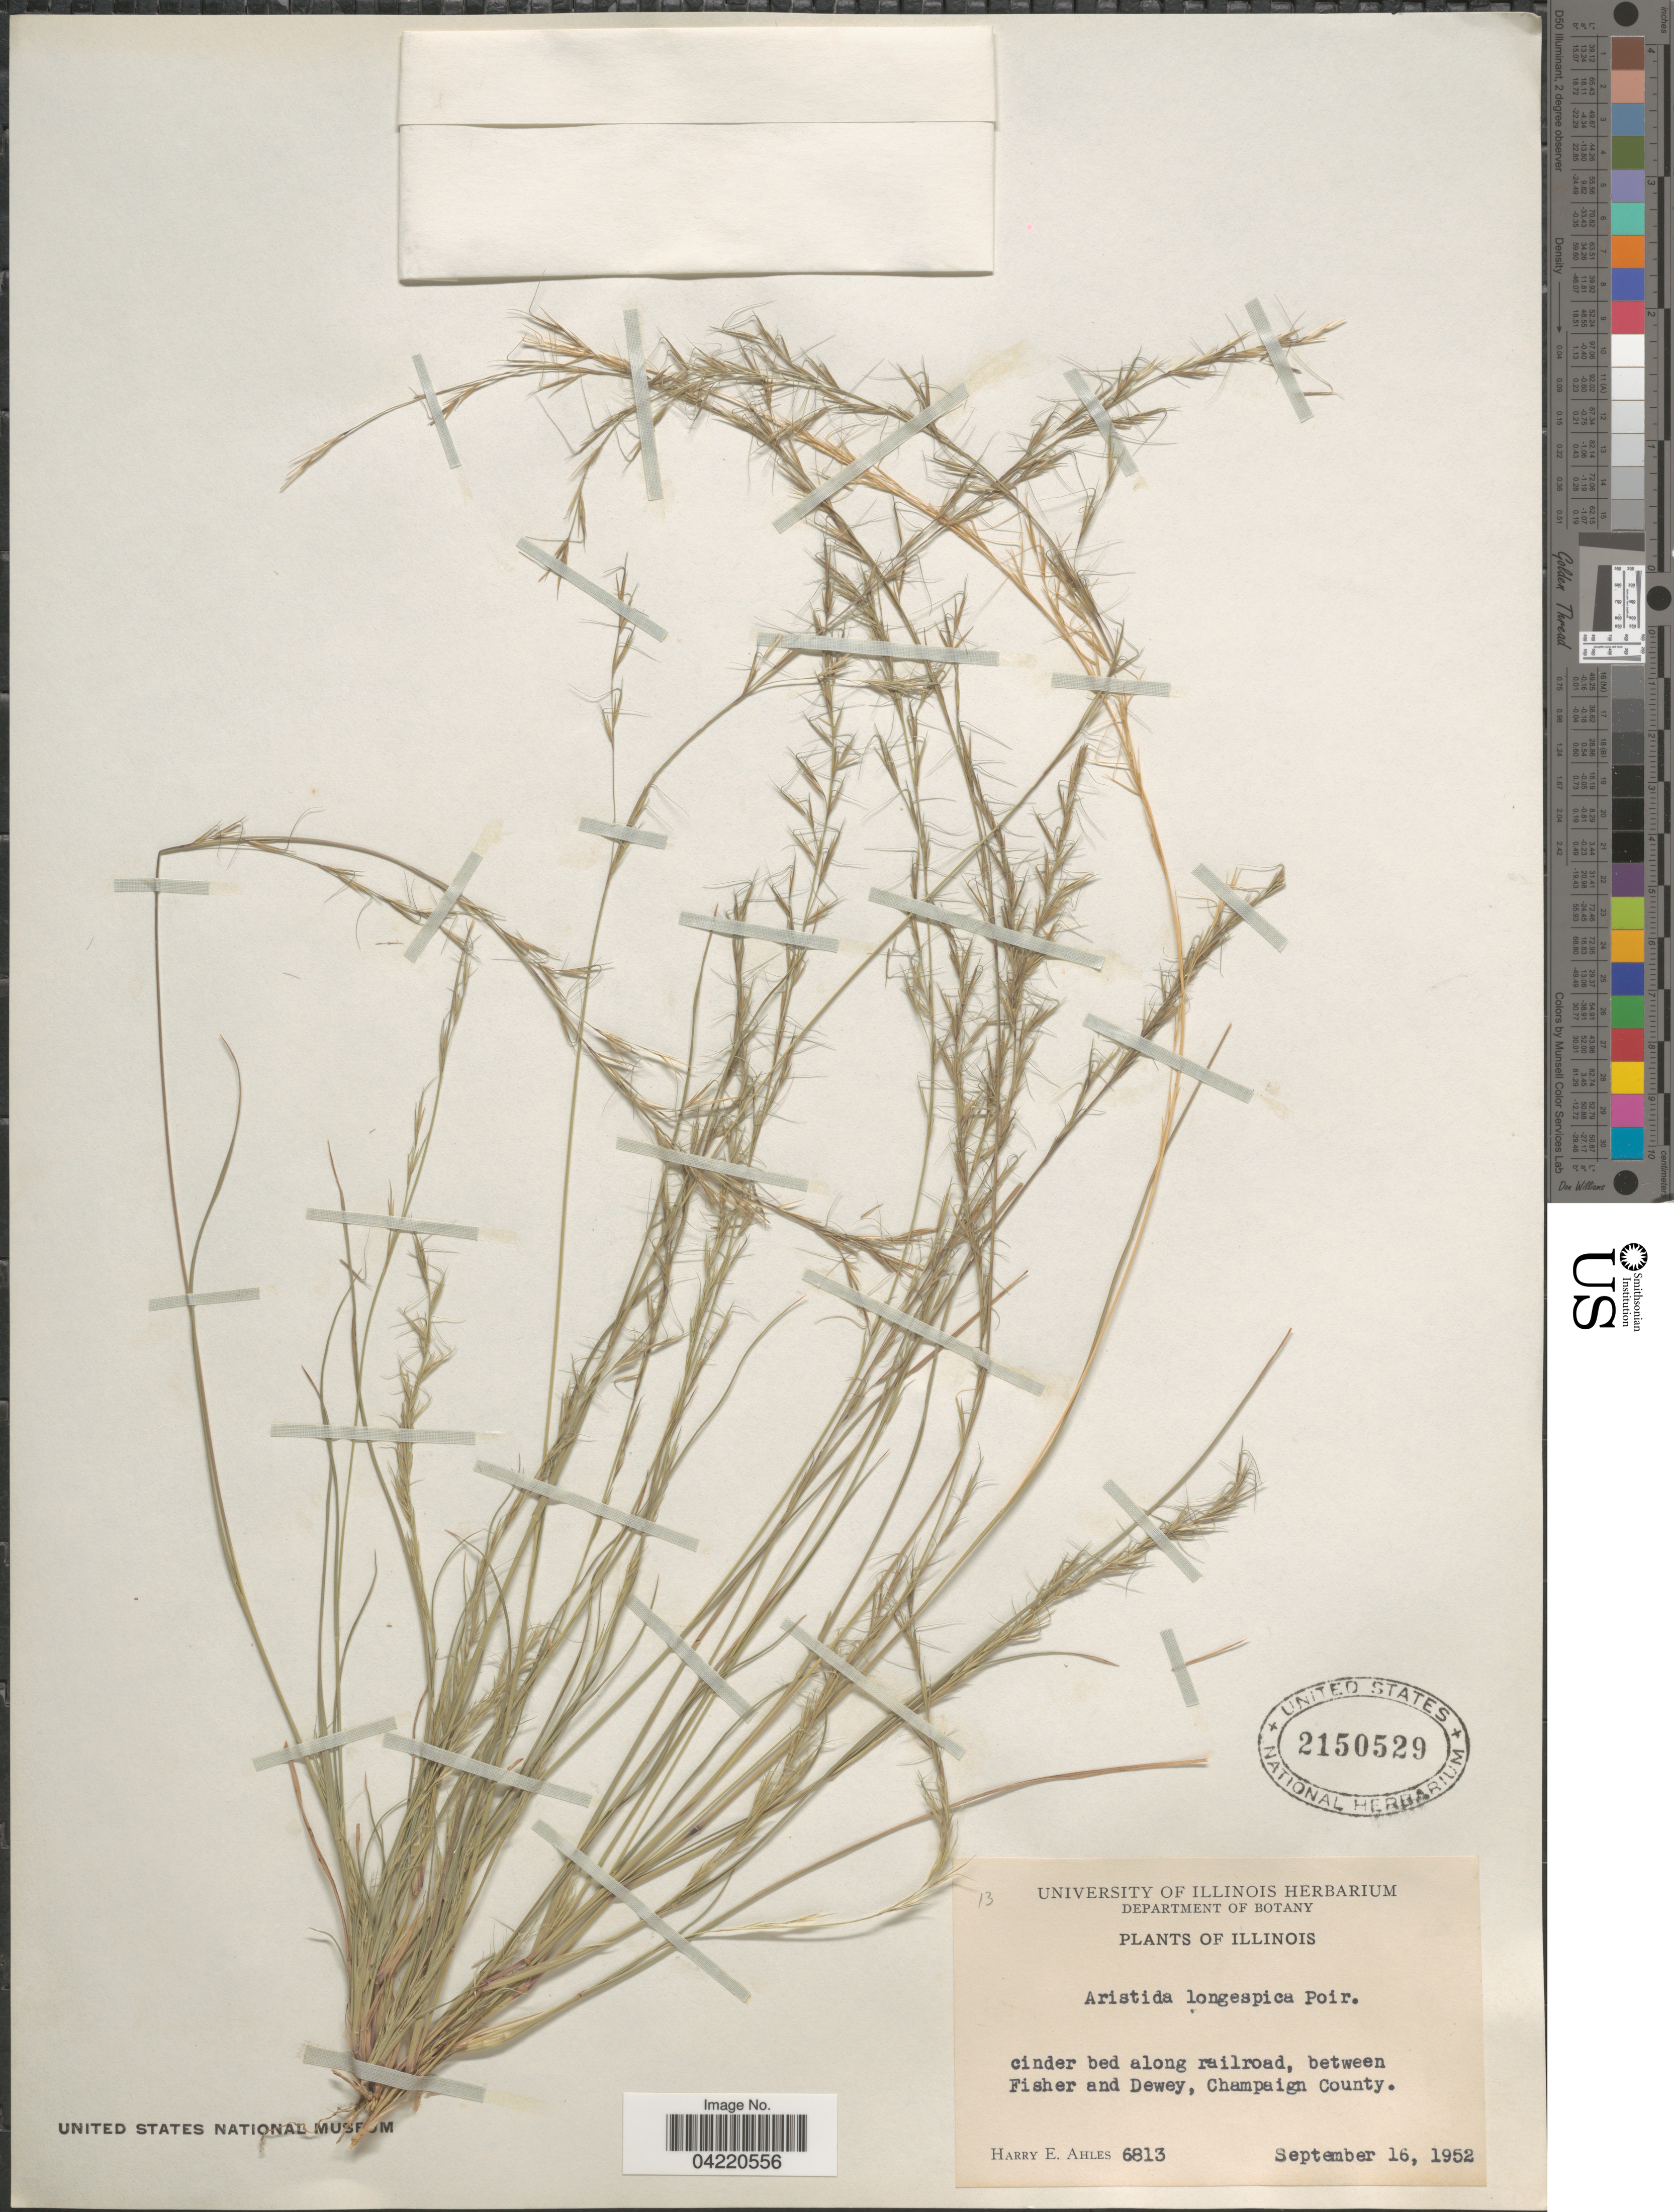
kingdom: Plantae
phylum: Tracheophyta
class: Liliopsida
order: Poales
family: Poaceae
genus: Aristida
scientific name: Aristida longespica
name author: Poir.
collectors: H. E. Ahles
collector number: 6813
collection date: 1952-09-16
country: United States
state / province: Illinois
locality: Cinder bed along railroad, between Fisher and Dewey, Champaign County.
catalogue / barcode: US 2150529